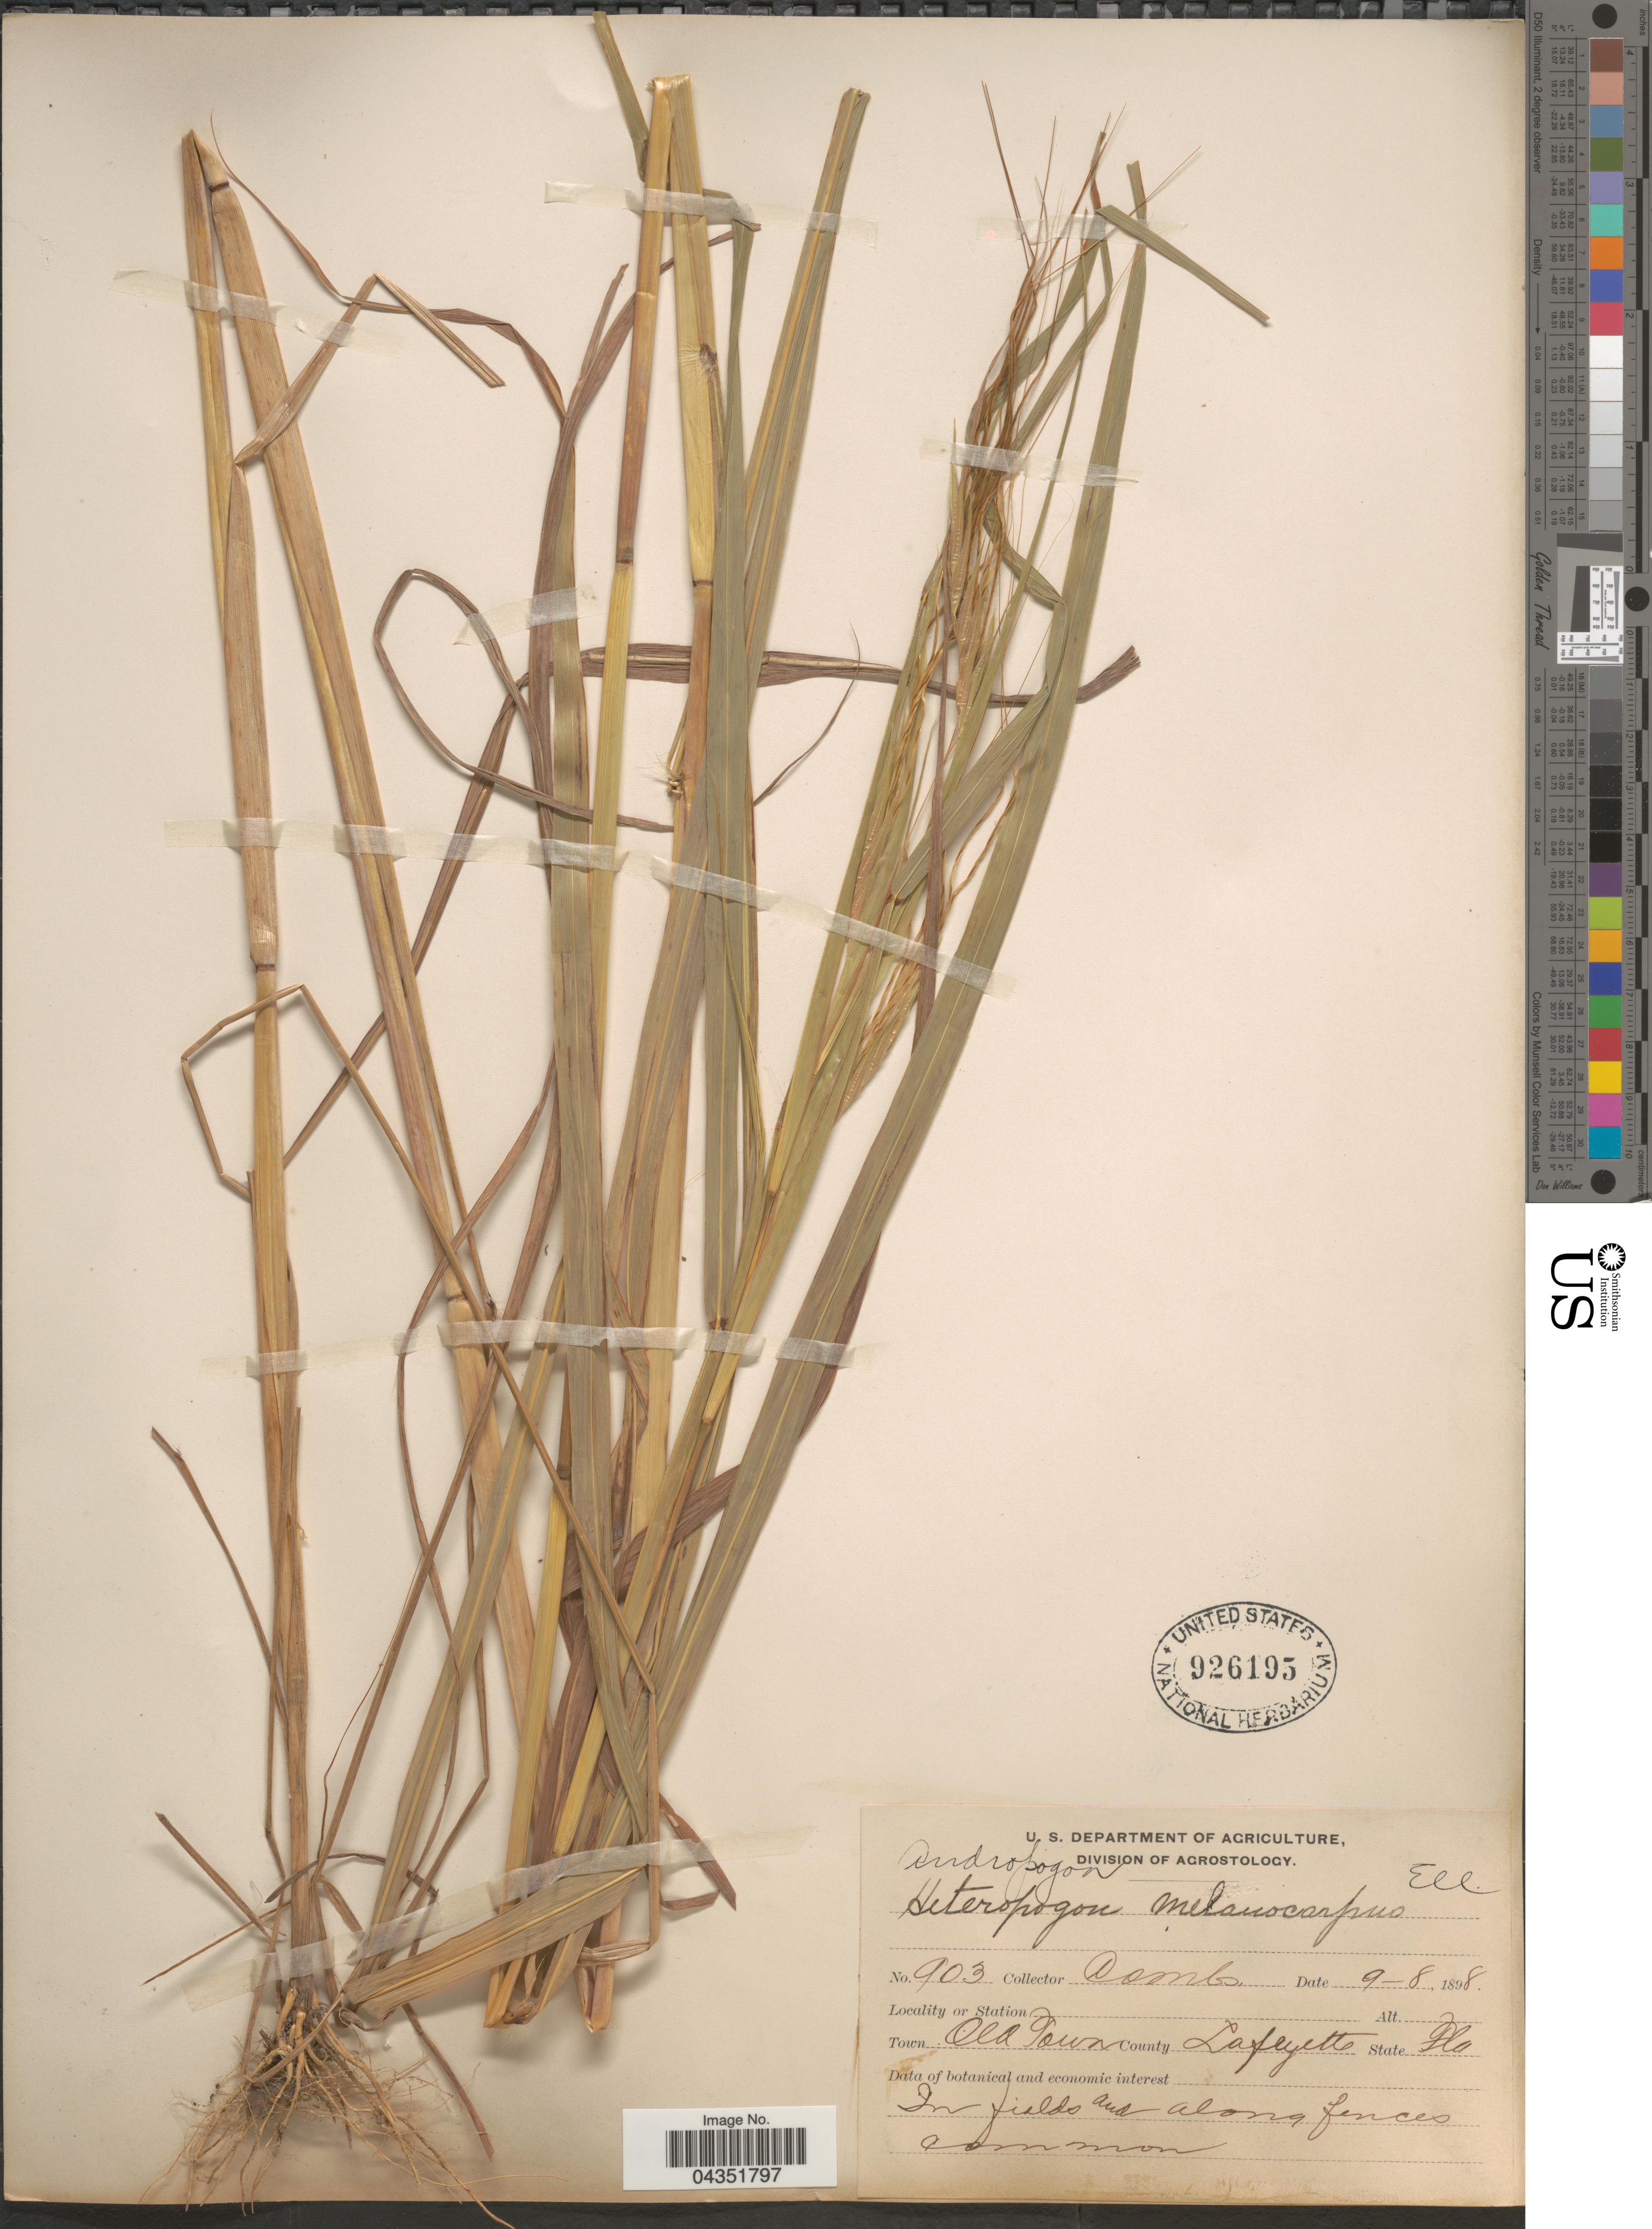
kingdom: Plantae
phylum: Tracheophyta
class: Liliopsida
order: Poales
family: Poaceae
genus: Heteropogon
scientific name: Heteropogon melanocarpus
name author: (Elliott) Benth.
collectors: -. Combs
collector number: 903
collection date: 1898-09-08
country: United States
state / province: Florida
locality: Town Old Town. County Lafayette. In fields and along fences common.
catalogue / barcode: US 926195